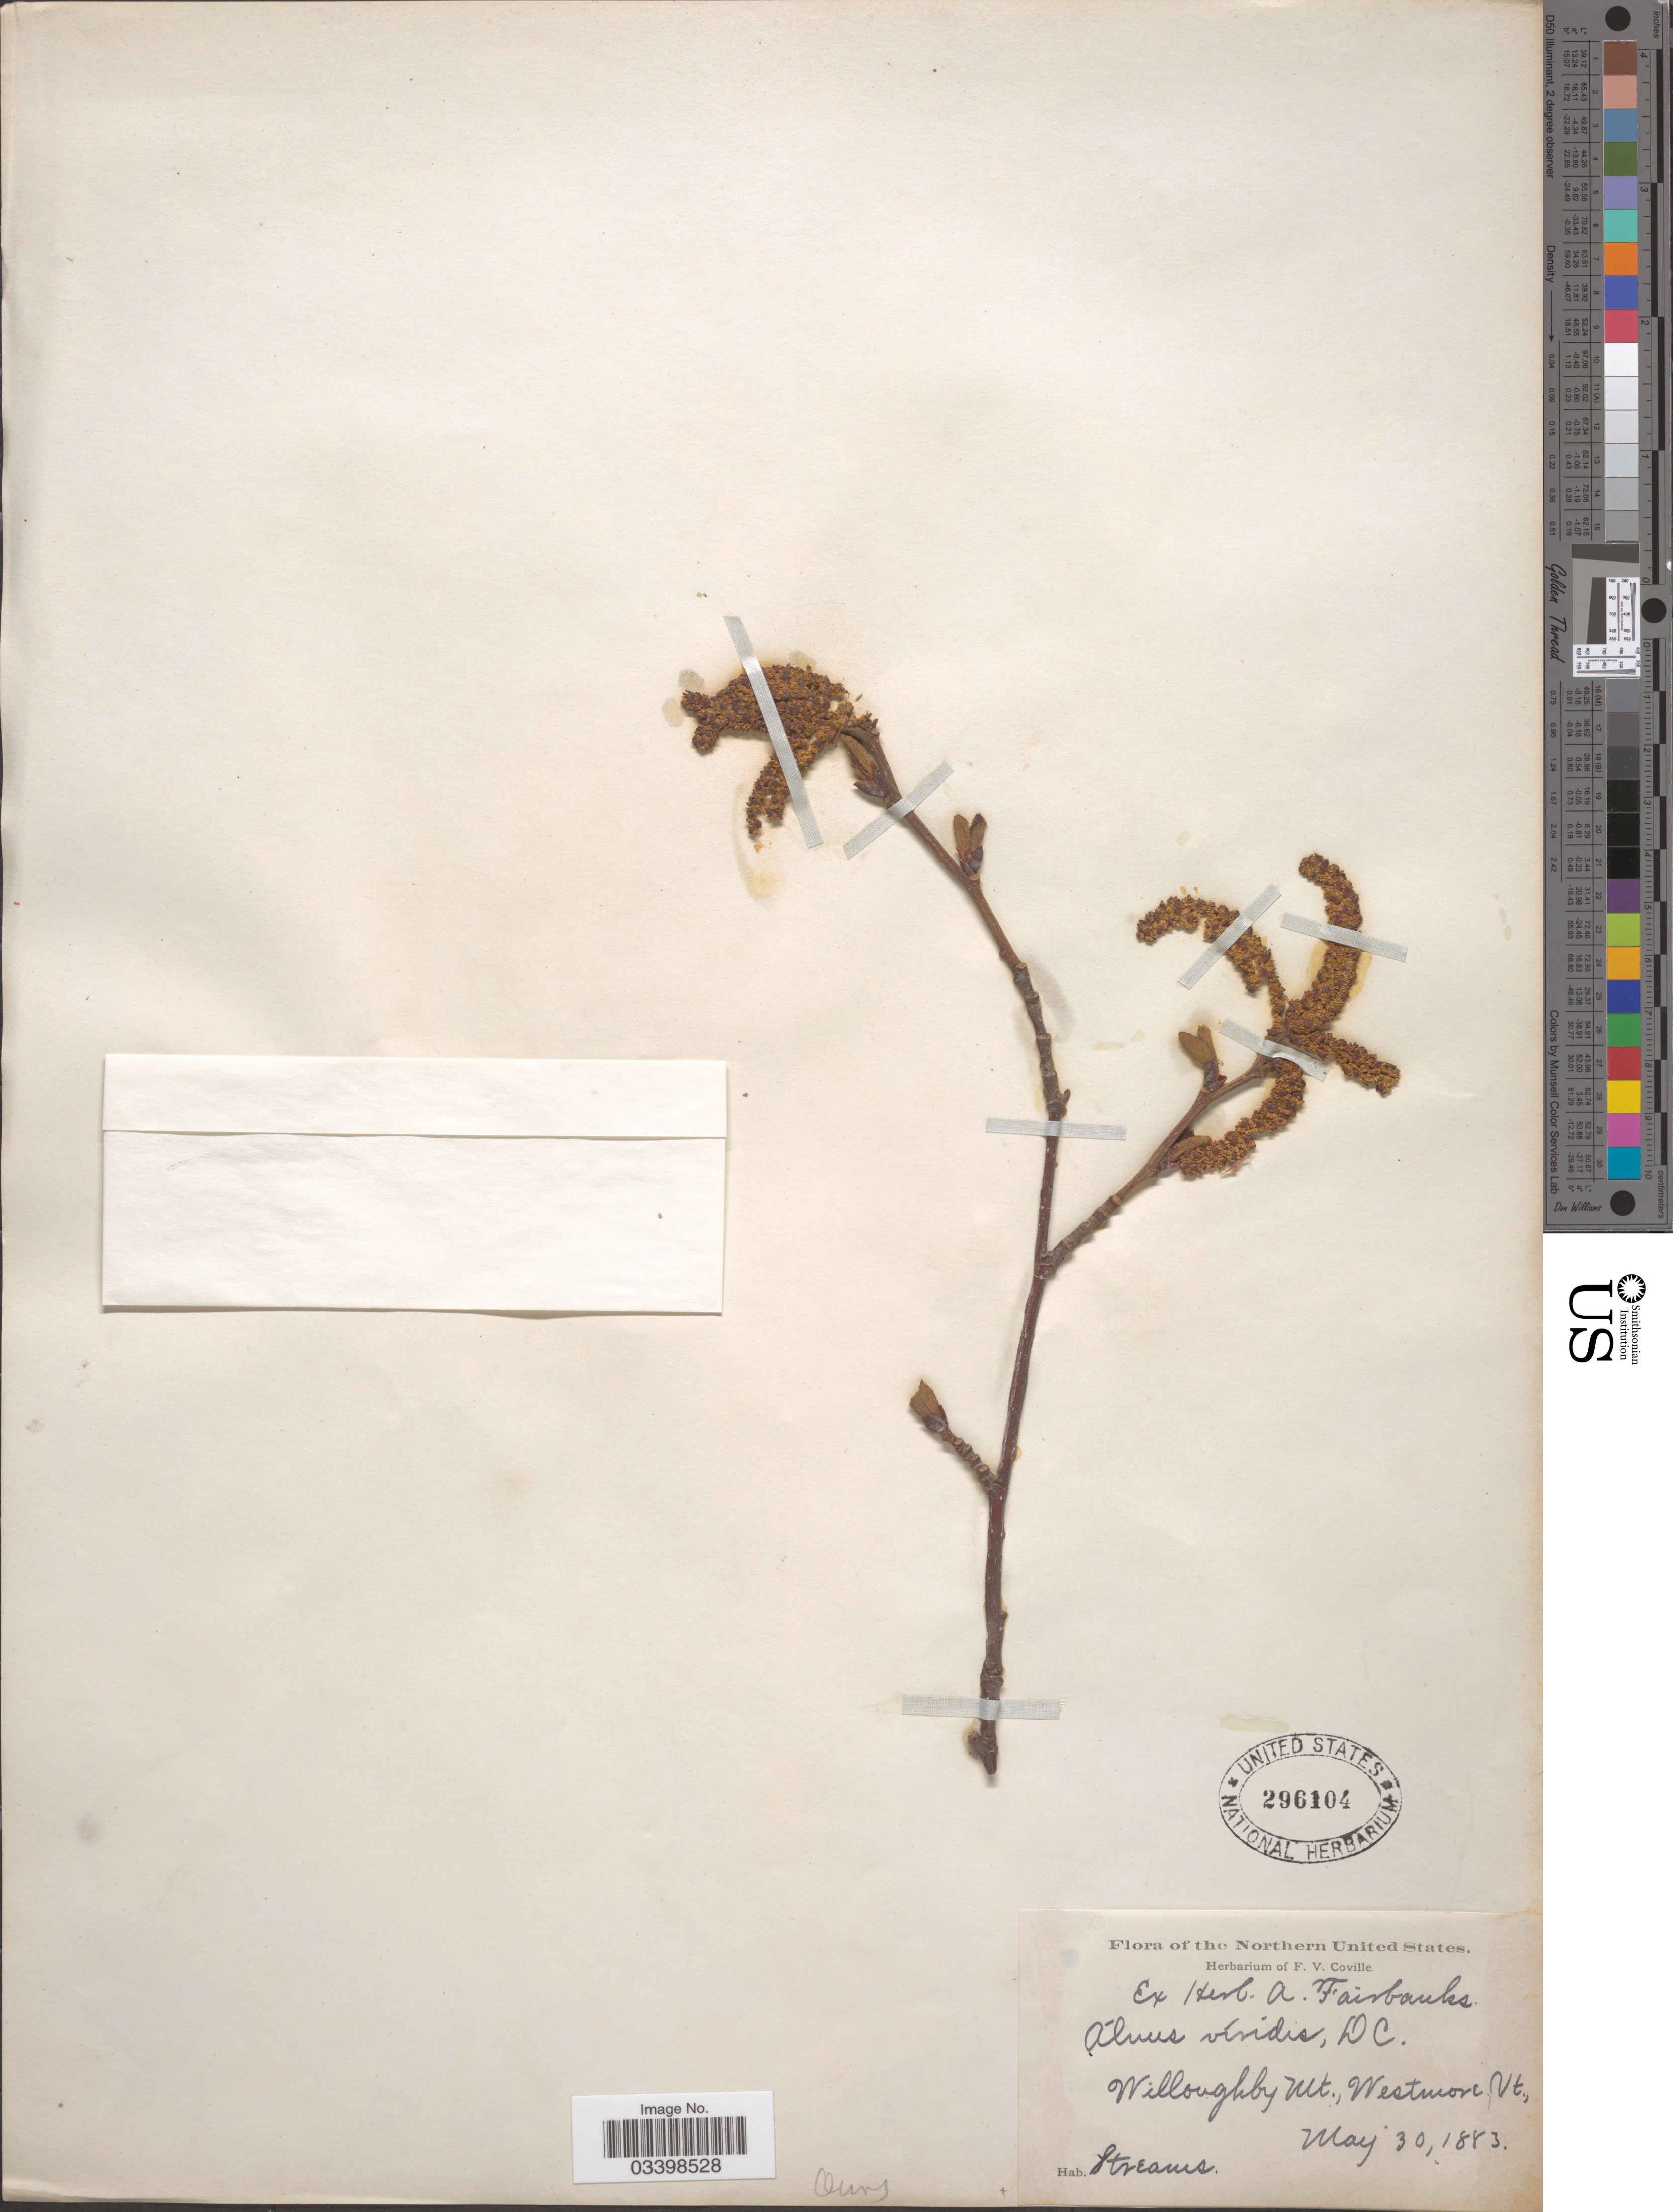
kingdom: Plantae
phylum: Tracheophyta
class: Magnoliopsida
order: Fagales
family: Betulaceae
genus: Alnus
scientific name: Alnus viridis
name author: (Chaix) DC.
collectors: Ex herb. A. Fairbanks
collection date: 1883-05-30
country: United States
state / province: Vermont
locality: Willoughby Mt., Westmore.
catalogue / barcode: US 296104